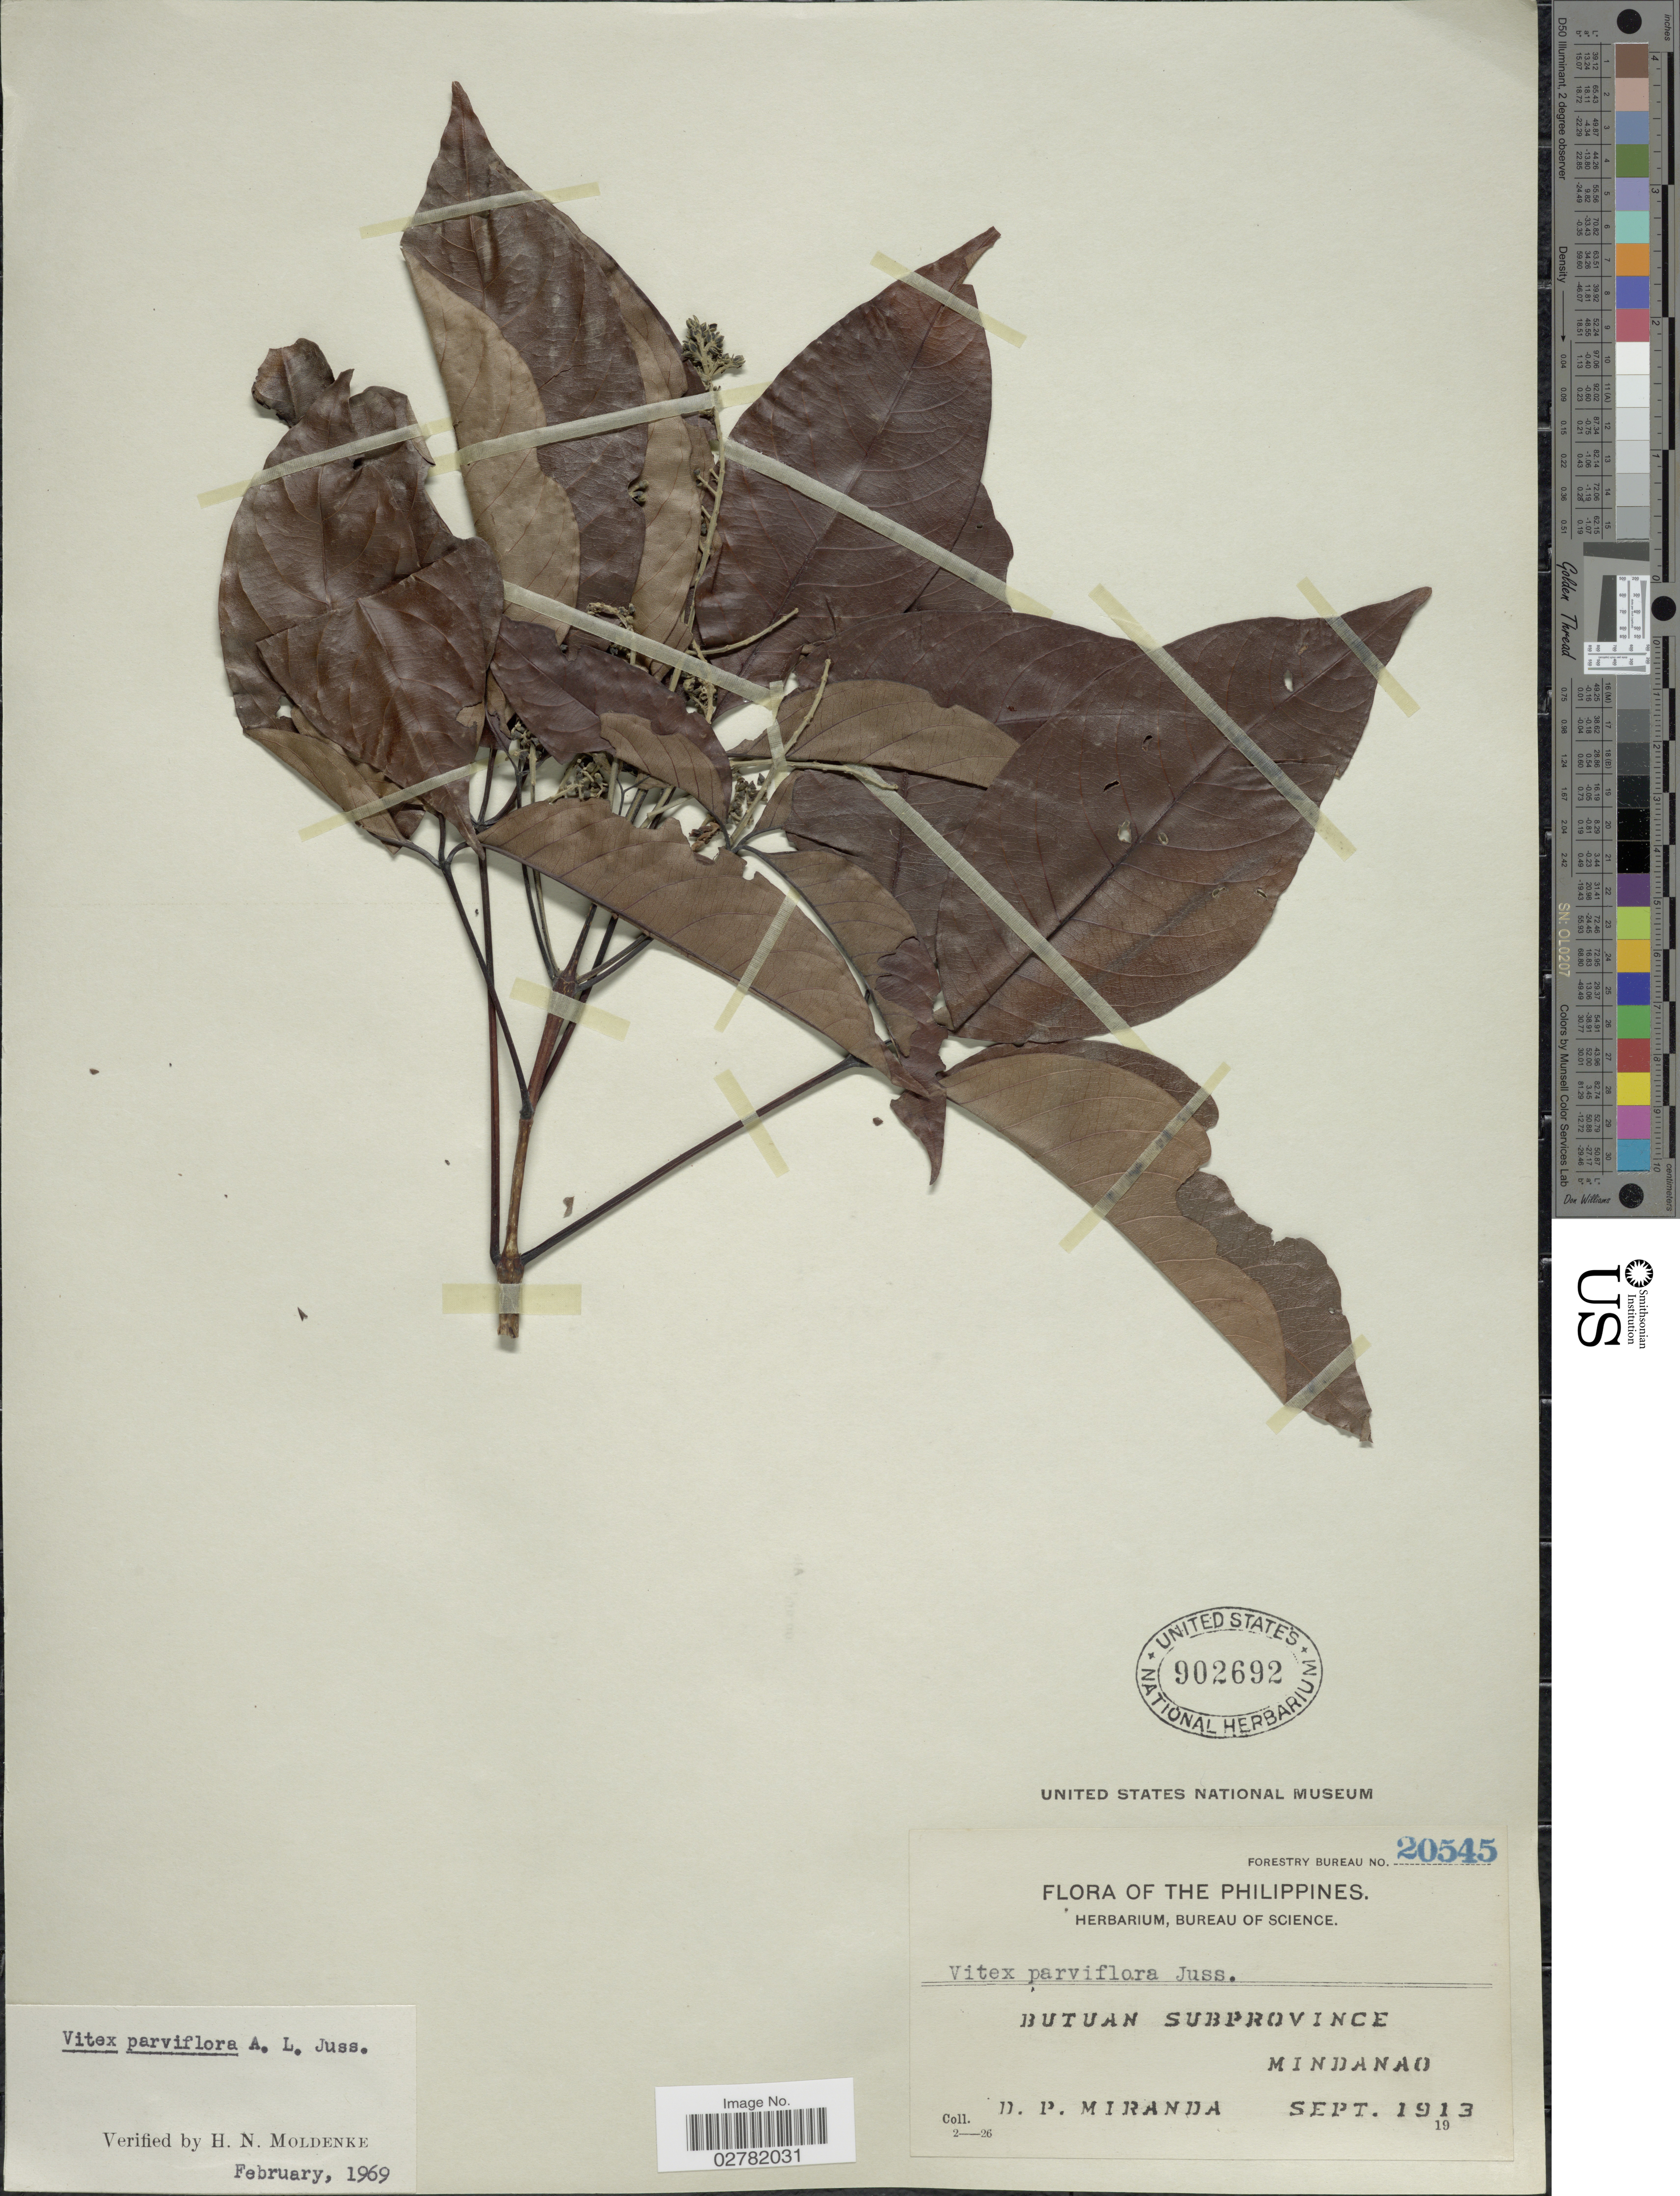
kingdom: Plantae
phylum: Tracheophyta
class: Magnoliopsida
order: Lamiales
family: Lamiaceae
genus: Vitex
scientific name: Vitex parviflora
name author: A. Juss.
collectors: D. P. Miranda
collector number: Forestry Bureau 20545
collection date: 1913-09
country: Philippines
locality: Butuan Subprovince. Mindanao.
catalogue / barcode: US 902692